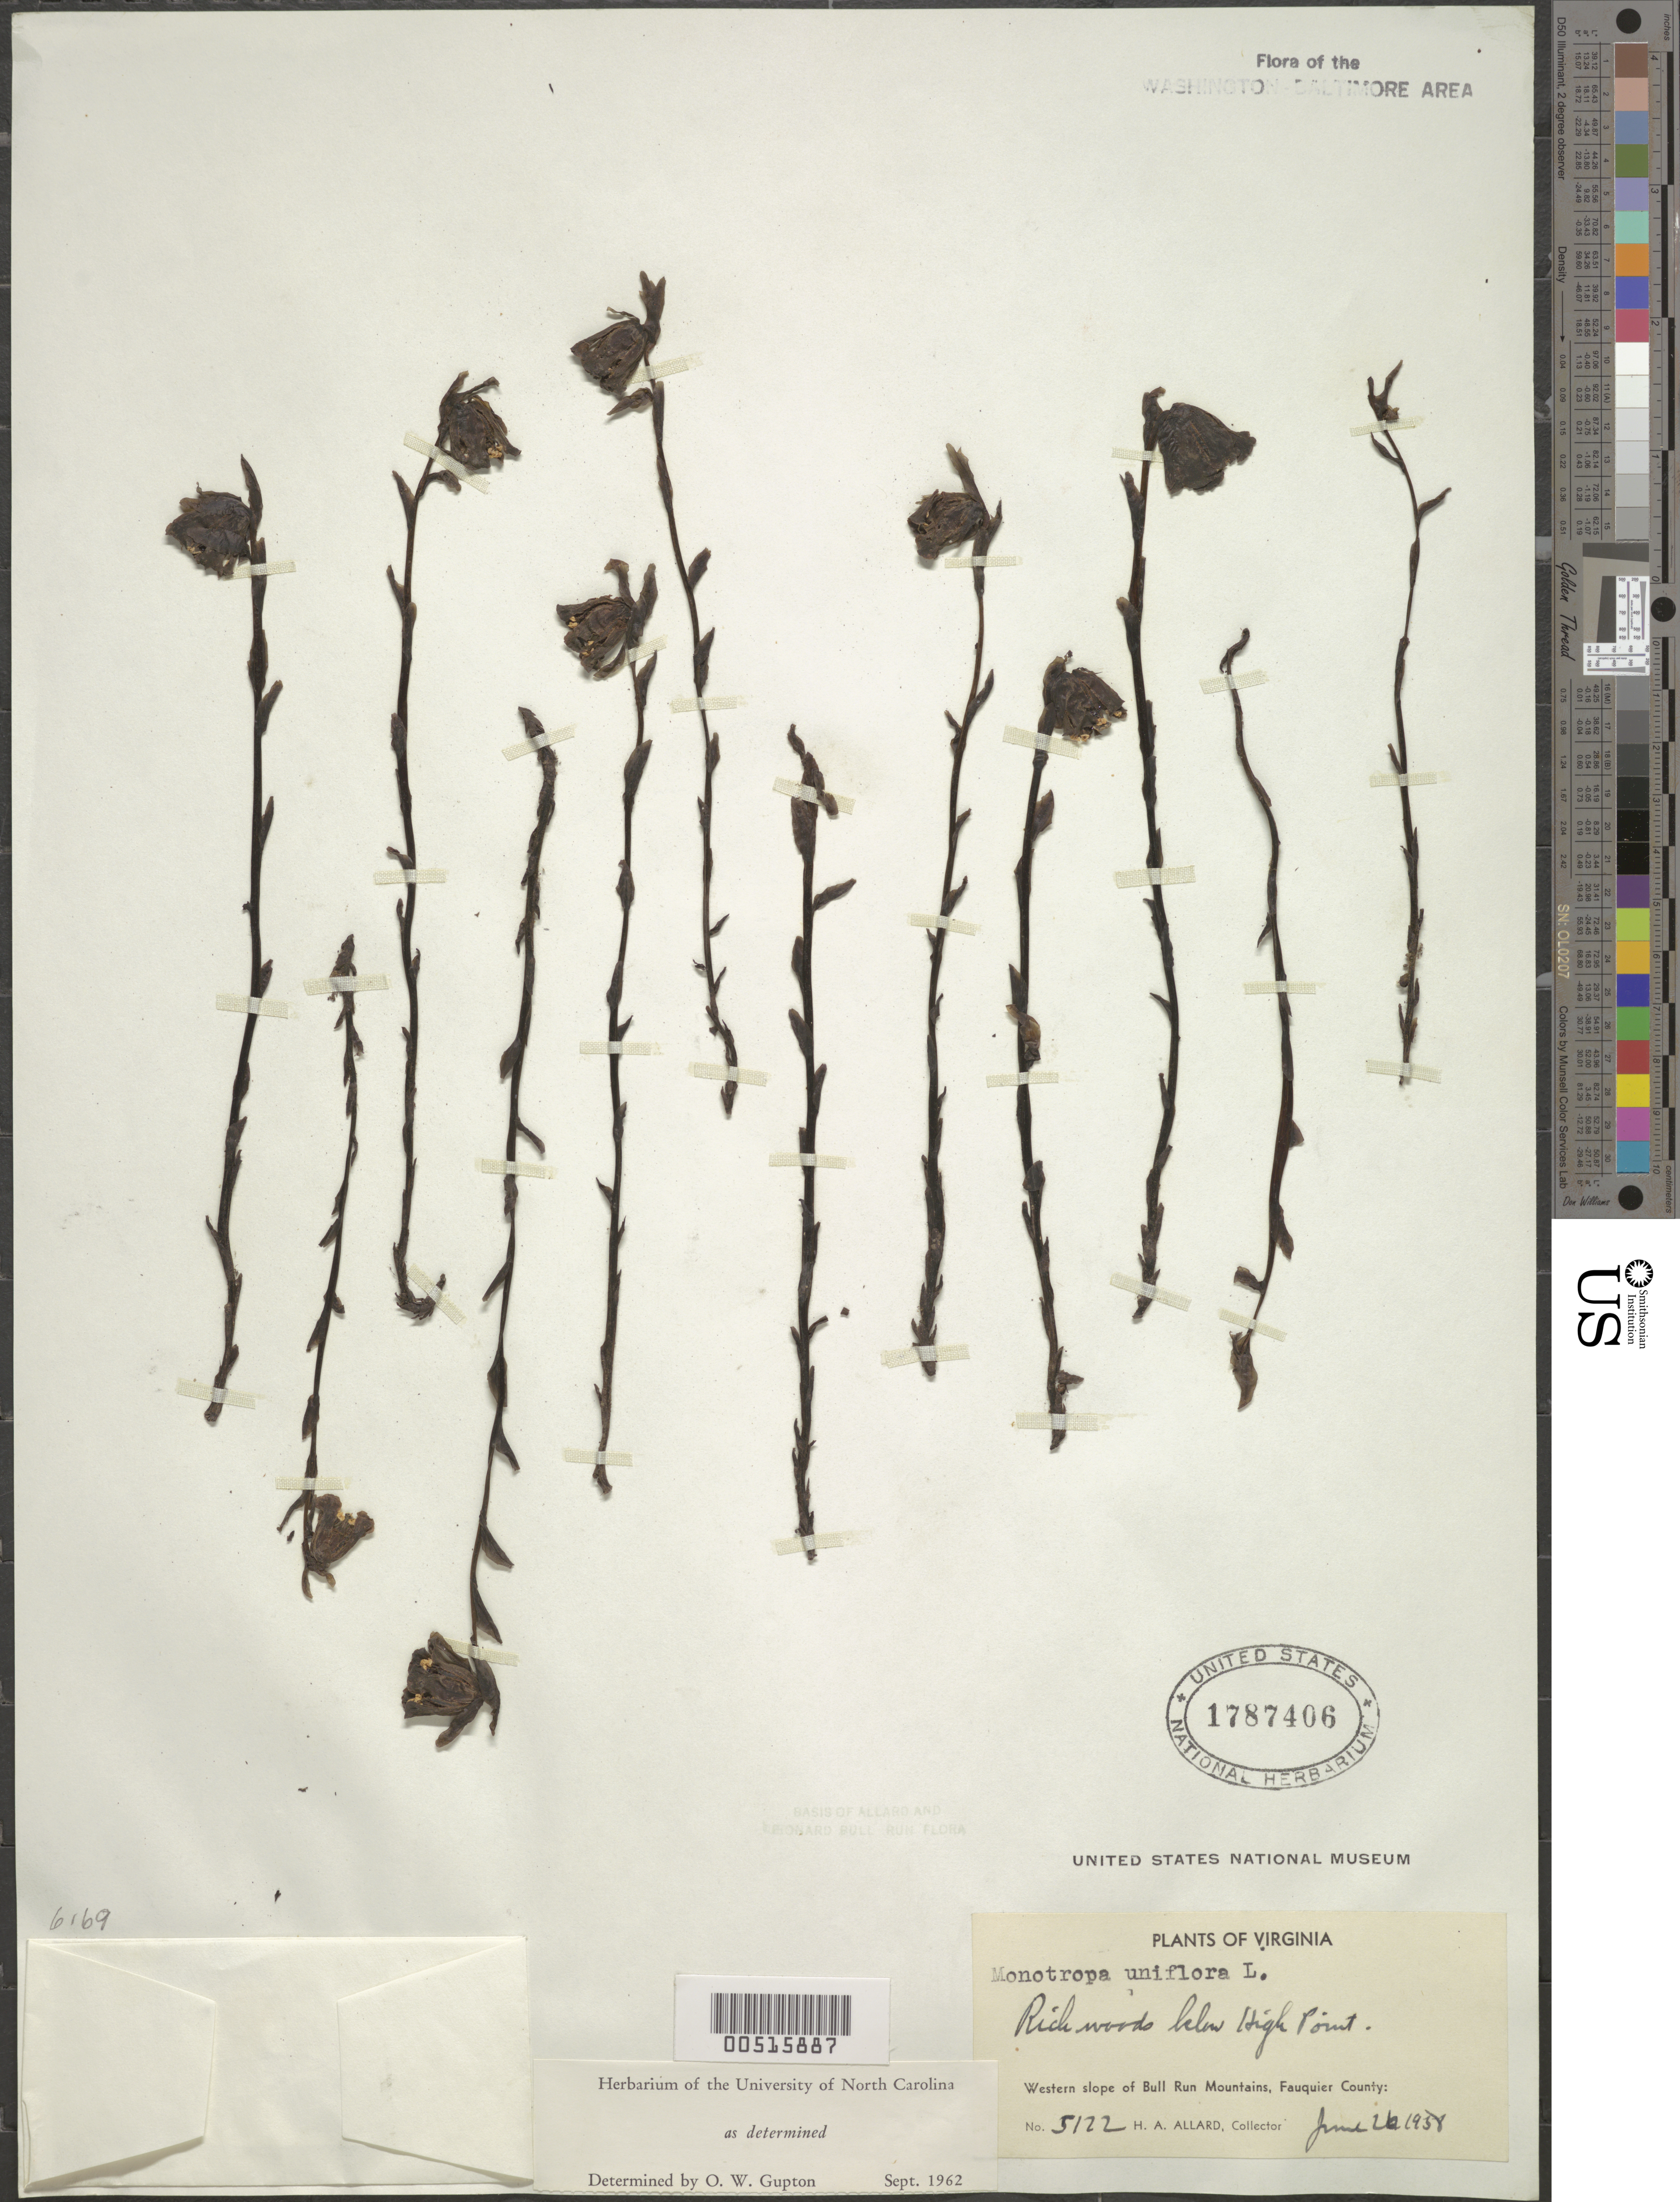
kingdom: Plantae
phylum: Tracheophyta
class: Magnoliopsida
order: Ericales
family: Ericaceae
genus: Monotropa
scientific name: Monotropa uniflora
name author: L.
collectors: H. A. Allard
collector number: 5122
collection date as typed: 26 Jun 1938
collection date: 1938-06-26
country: United States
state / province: Virginia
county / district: Fauquier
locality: Bull Run Mountains, western slope, below High Point Bull Run Mts.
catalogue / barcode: US 1787406